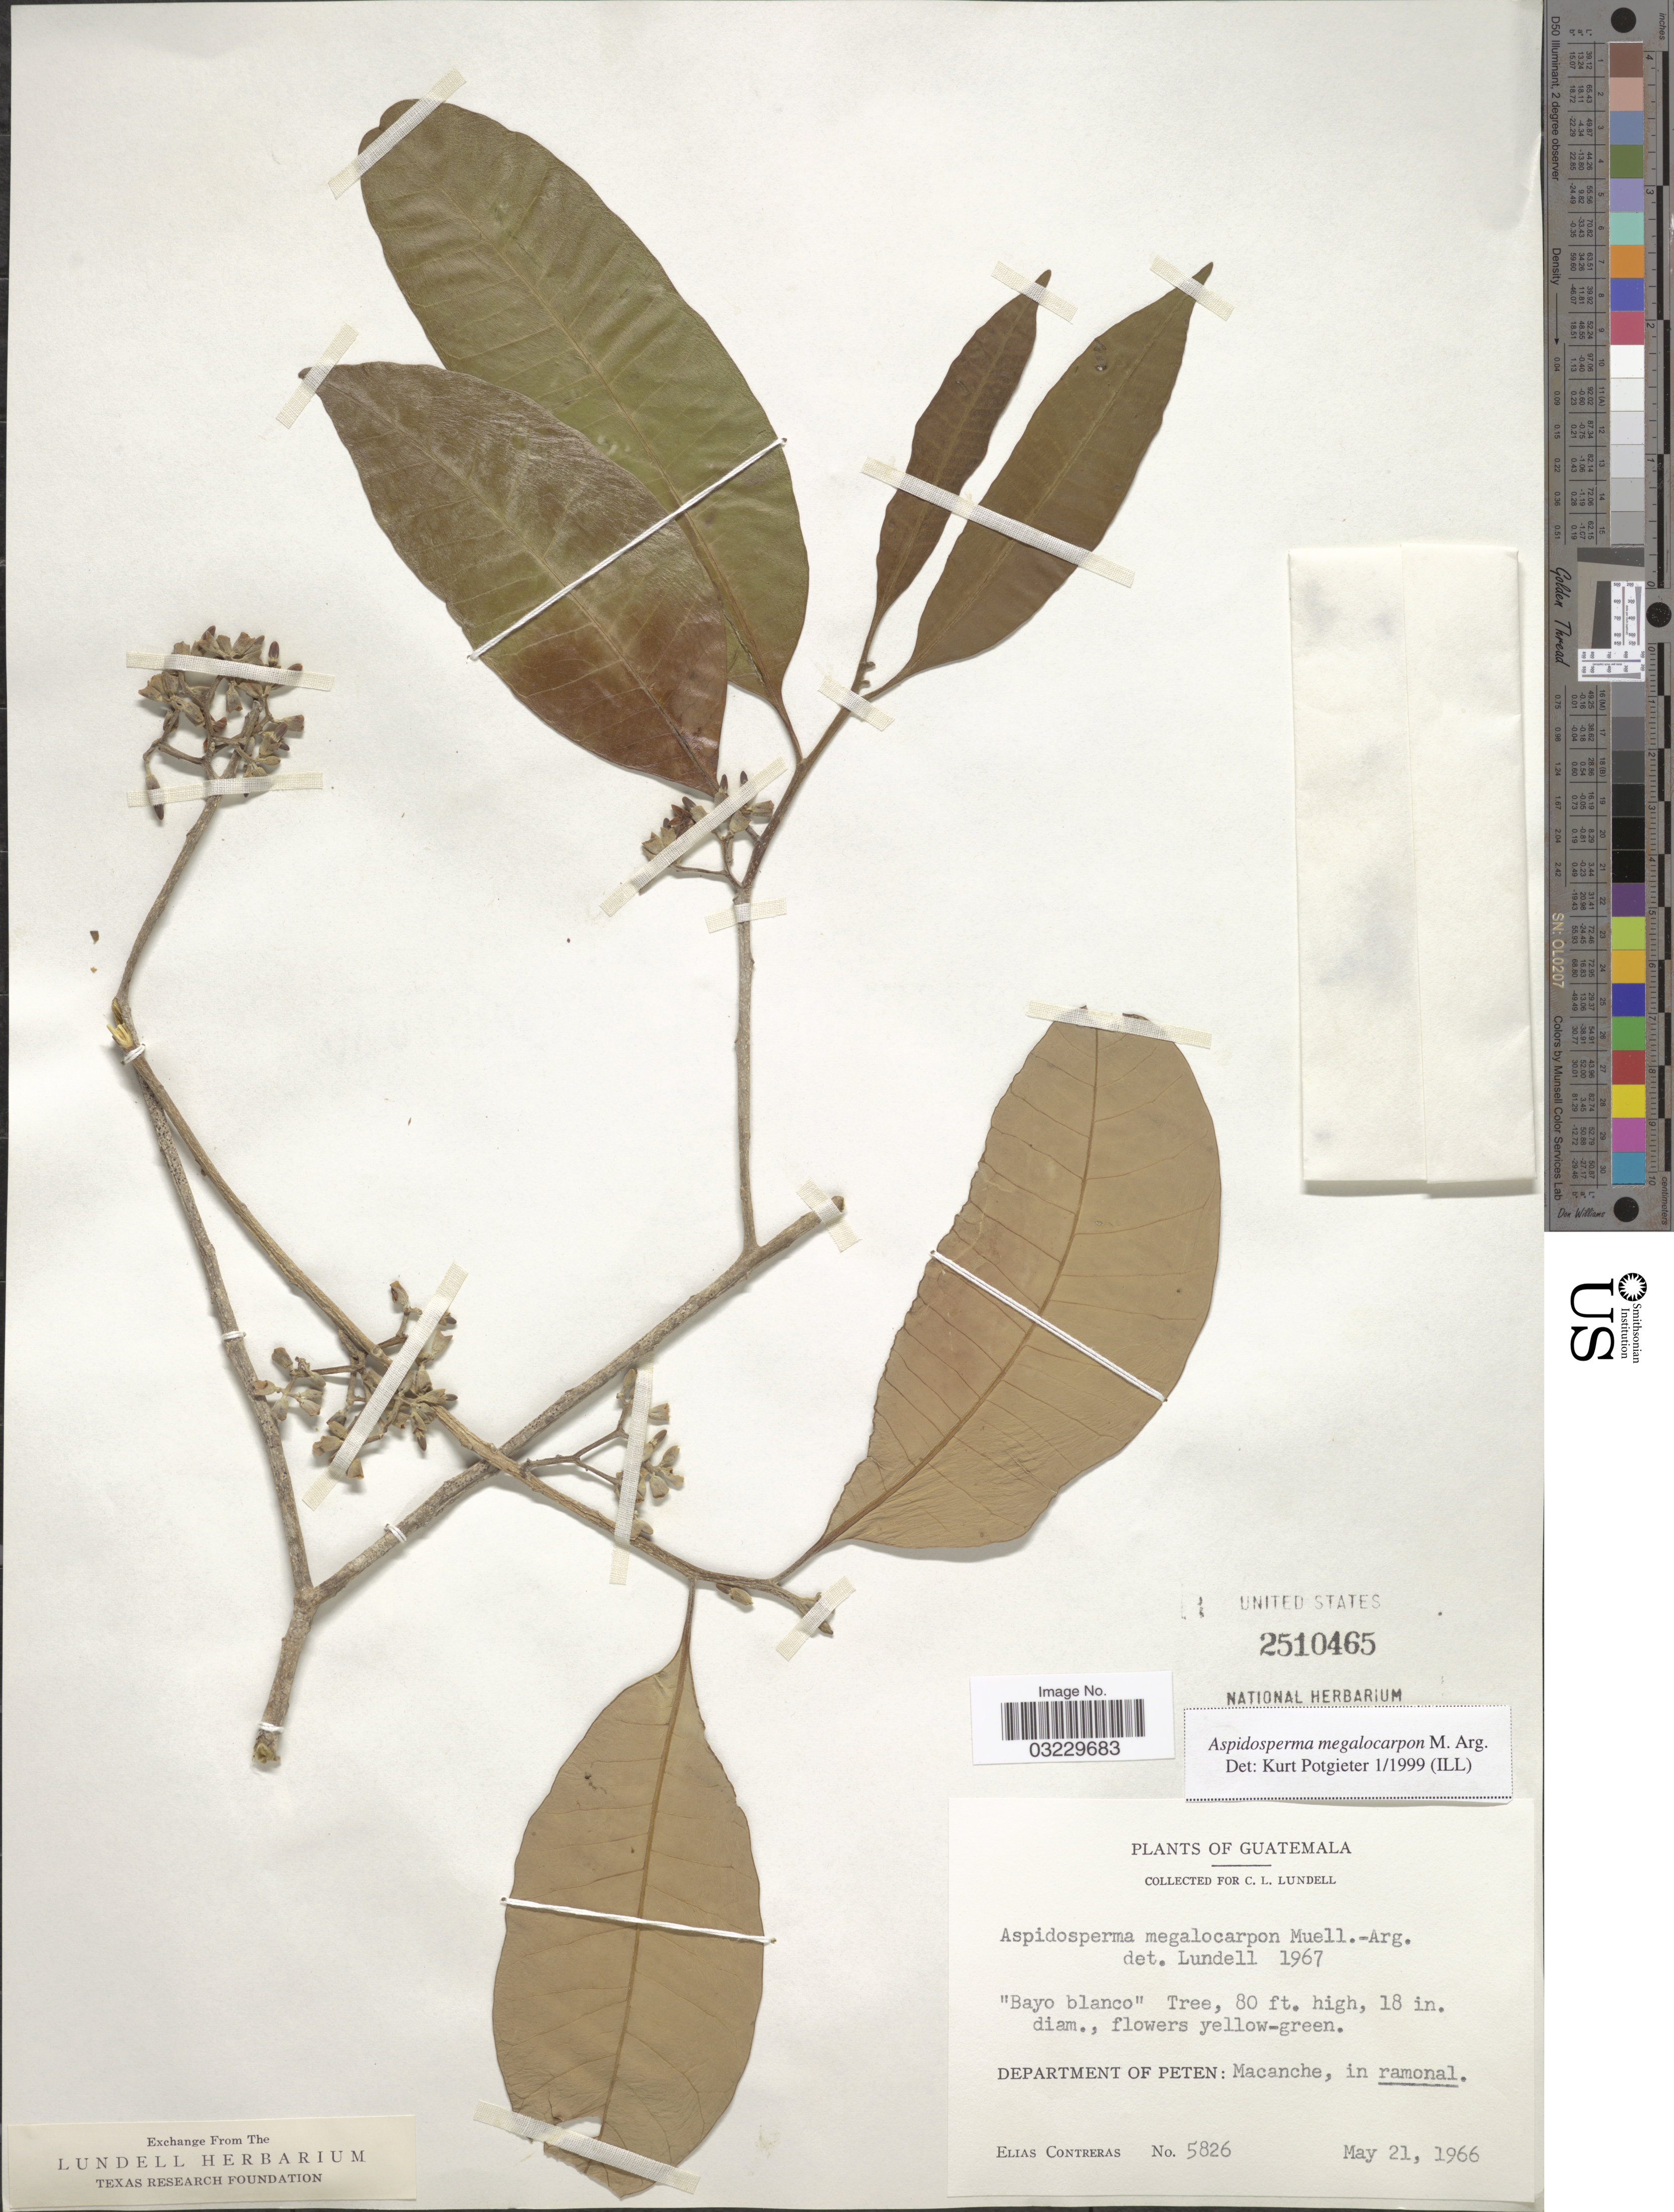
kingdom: Plantae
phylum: Tracheophyta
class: Magnoliopsida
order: Gentianales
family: Apocynaceae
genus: Aspidosperma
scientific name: Aspidosperma megalocarpon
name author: Müll. Arg.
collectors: E. Contreras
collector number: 5826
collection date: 1966-05-21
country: Guatemala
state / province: El Petén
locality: Department of Peten: Macanche, in ramonal.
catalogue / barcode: US 2510465